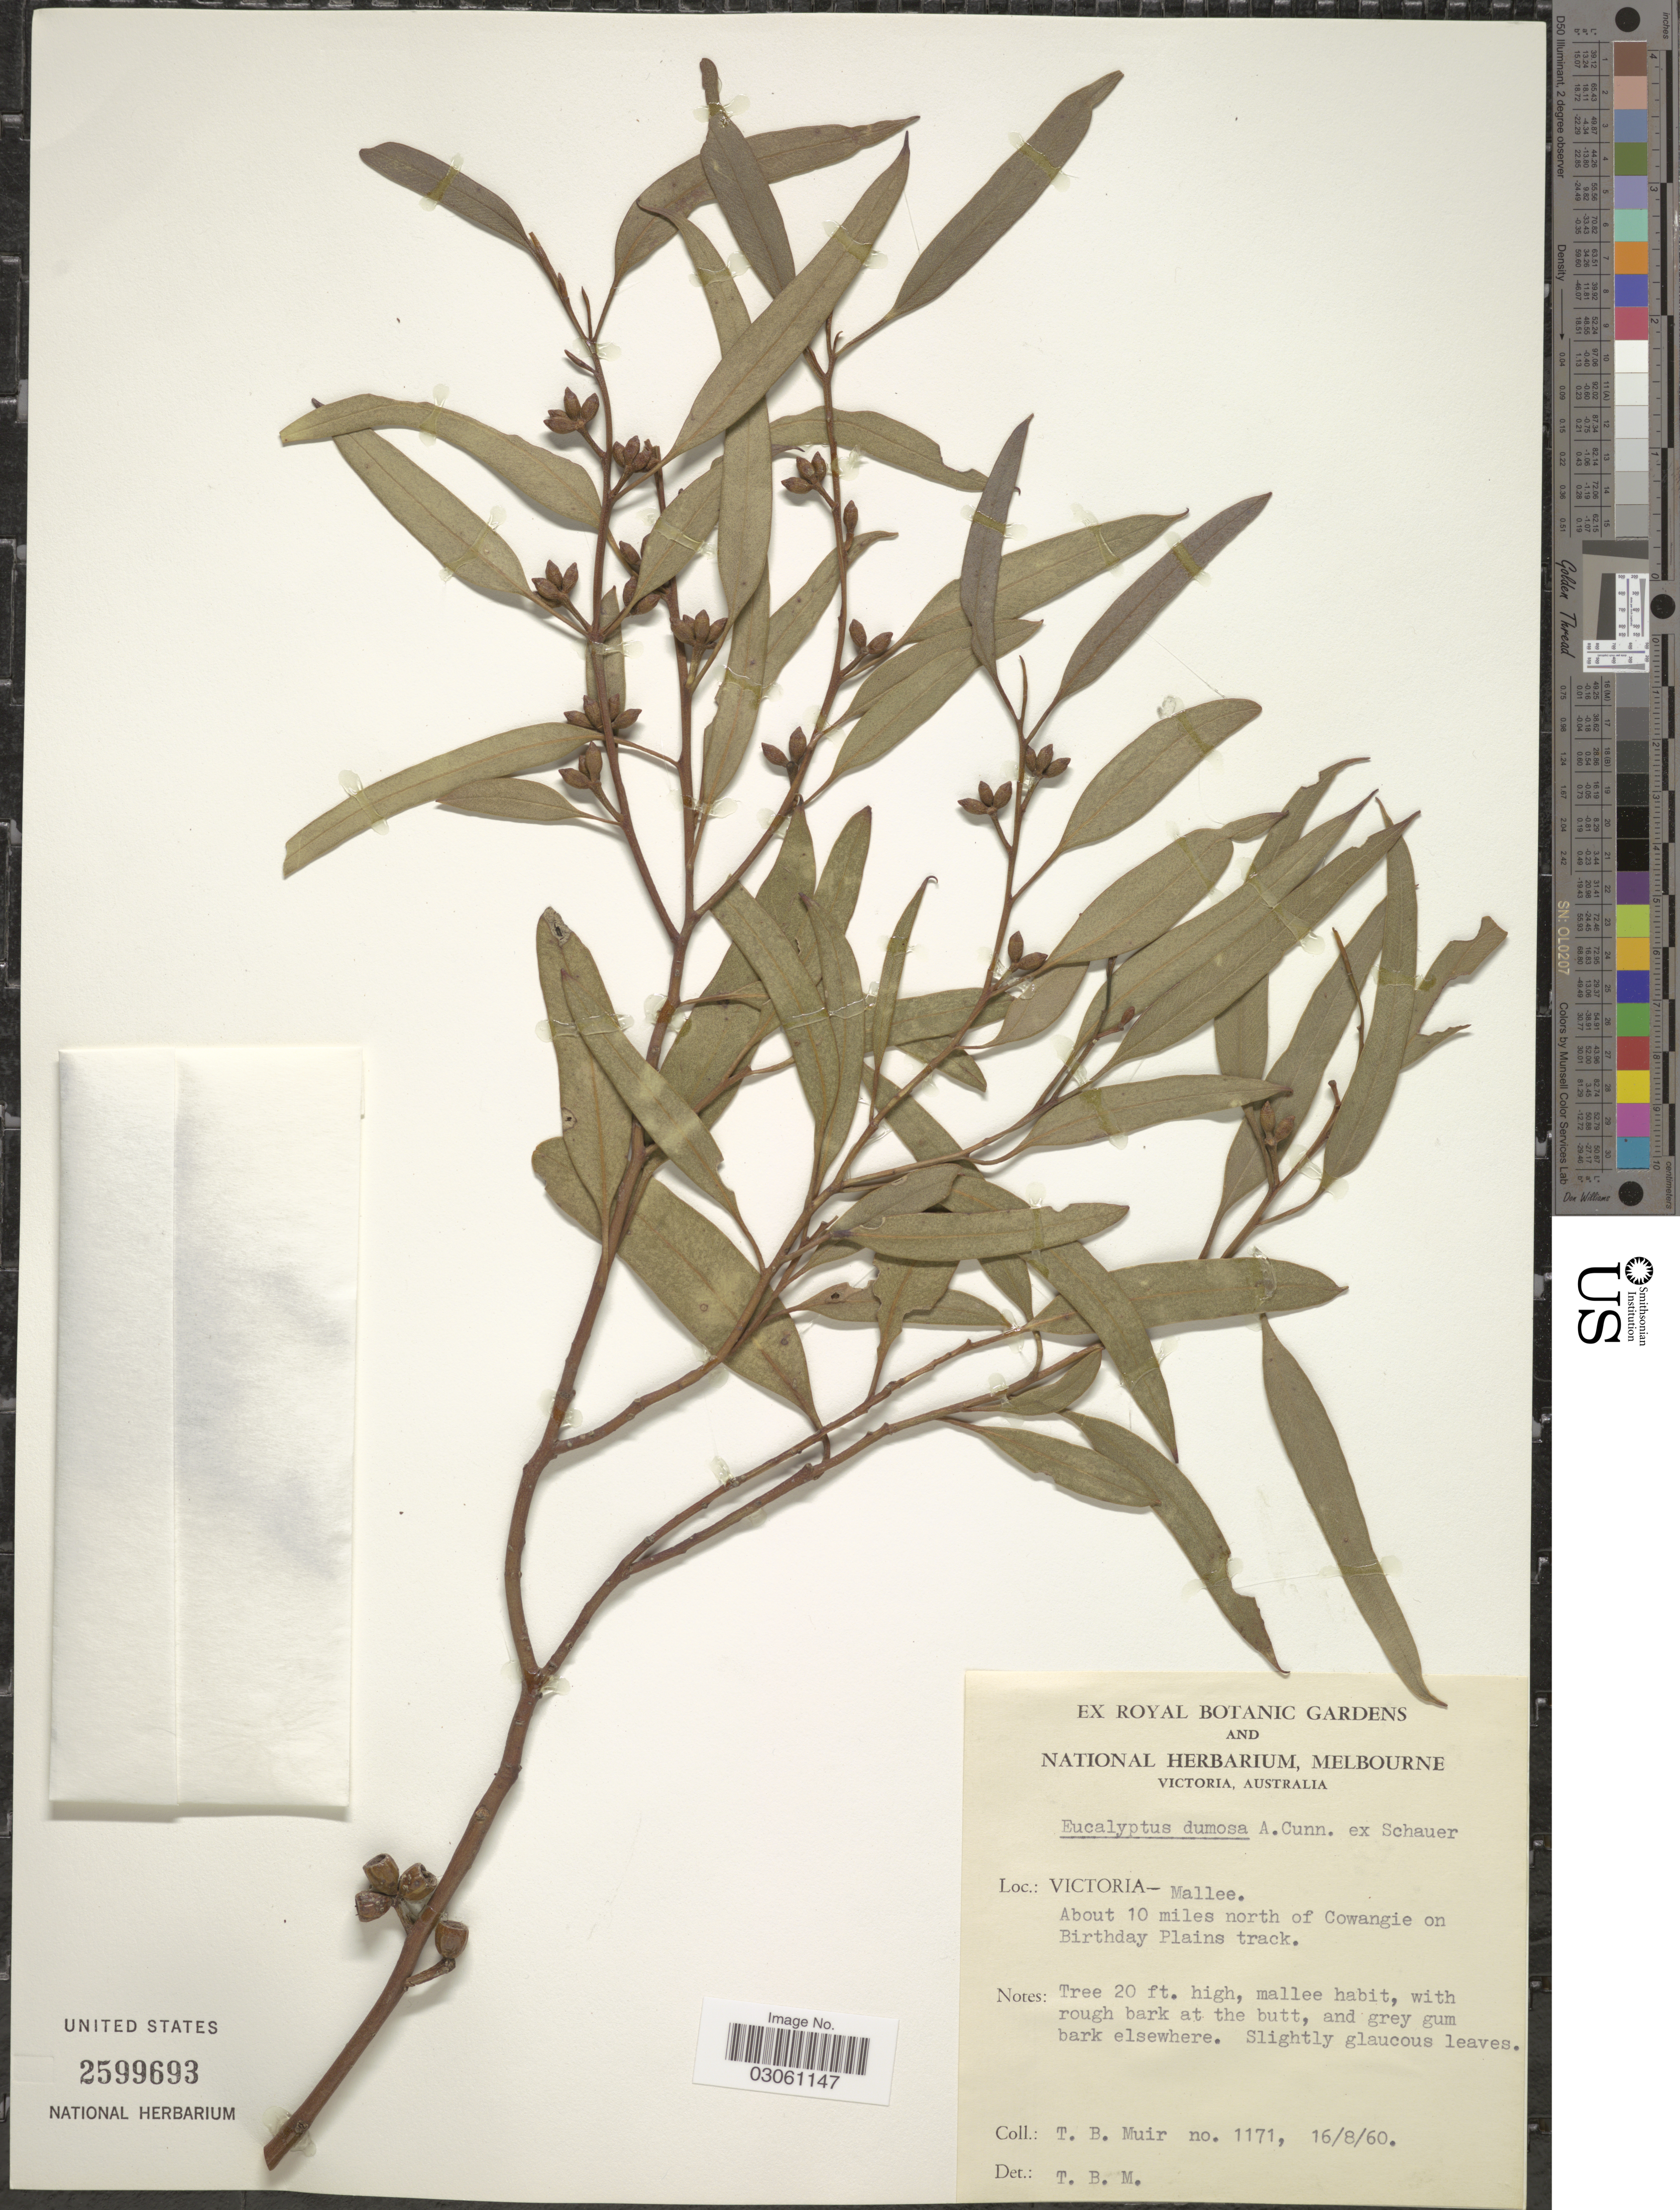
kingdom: Plantae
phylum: Tracheophyta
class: Magnoliopsida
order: Myrtales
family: Myrtaceae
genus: Eucalyptus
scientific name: Eucalyptus dumosa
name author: A. Cunn. ex Oxley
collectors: T. Muir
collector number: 1171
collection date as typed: Transcribed d/m/y: 16/8/60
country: Australia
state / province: Victoria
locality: Victoria-Mallee. About 10 miles north of Cowangie on Birthday Plains track.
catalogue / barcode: US 2599693